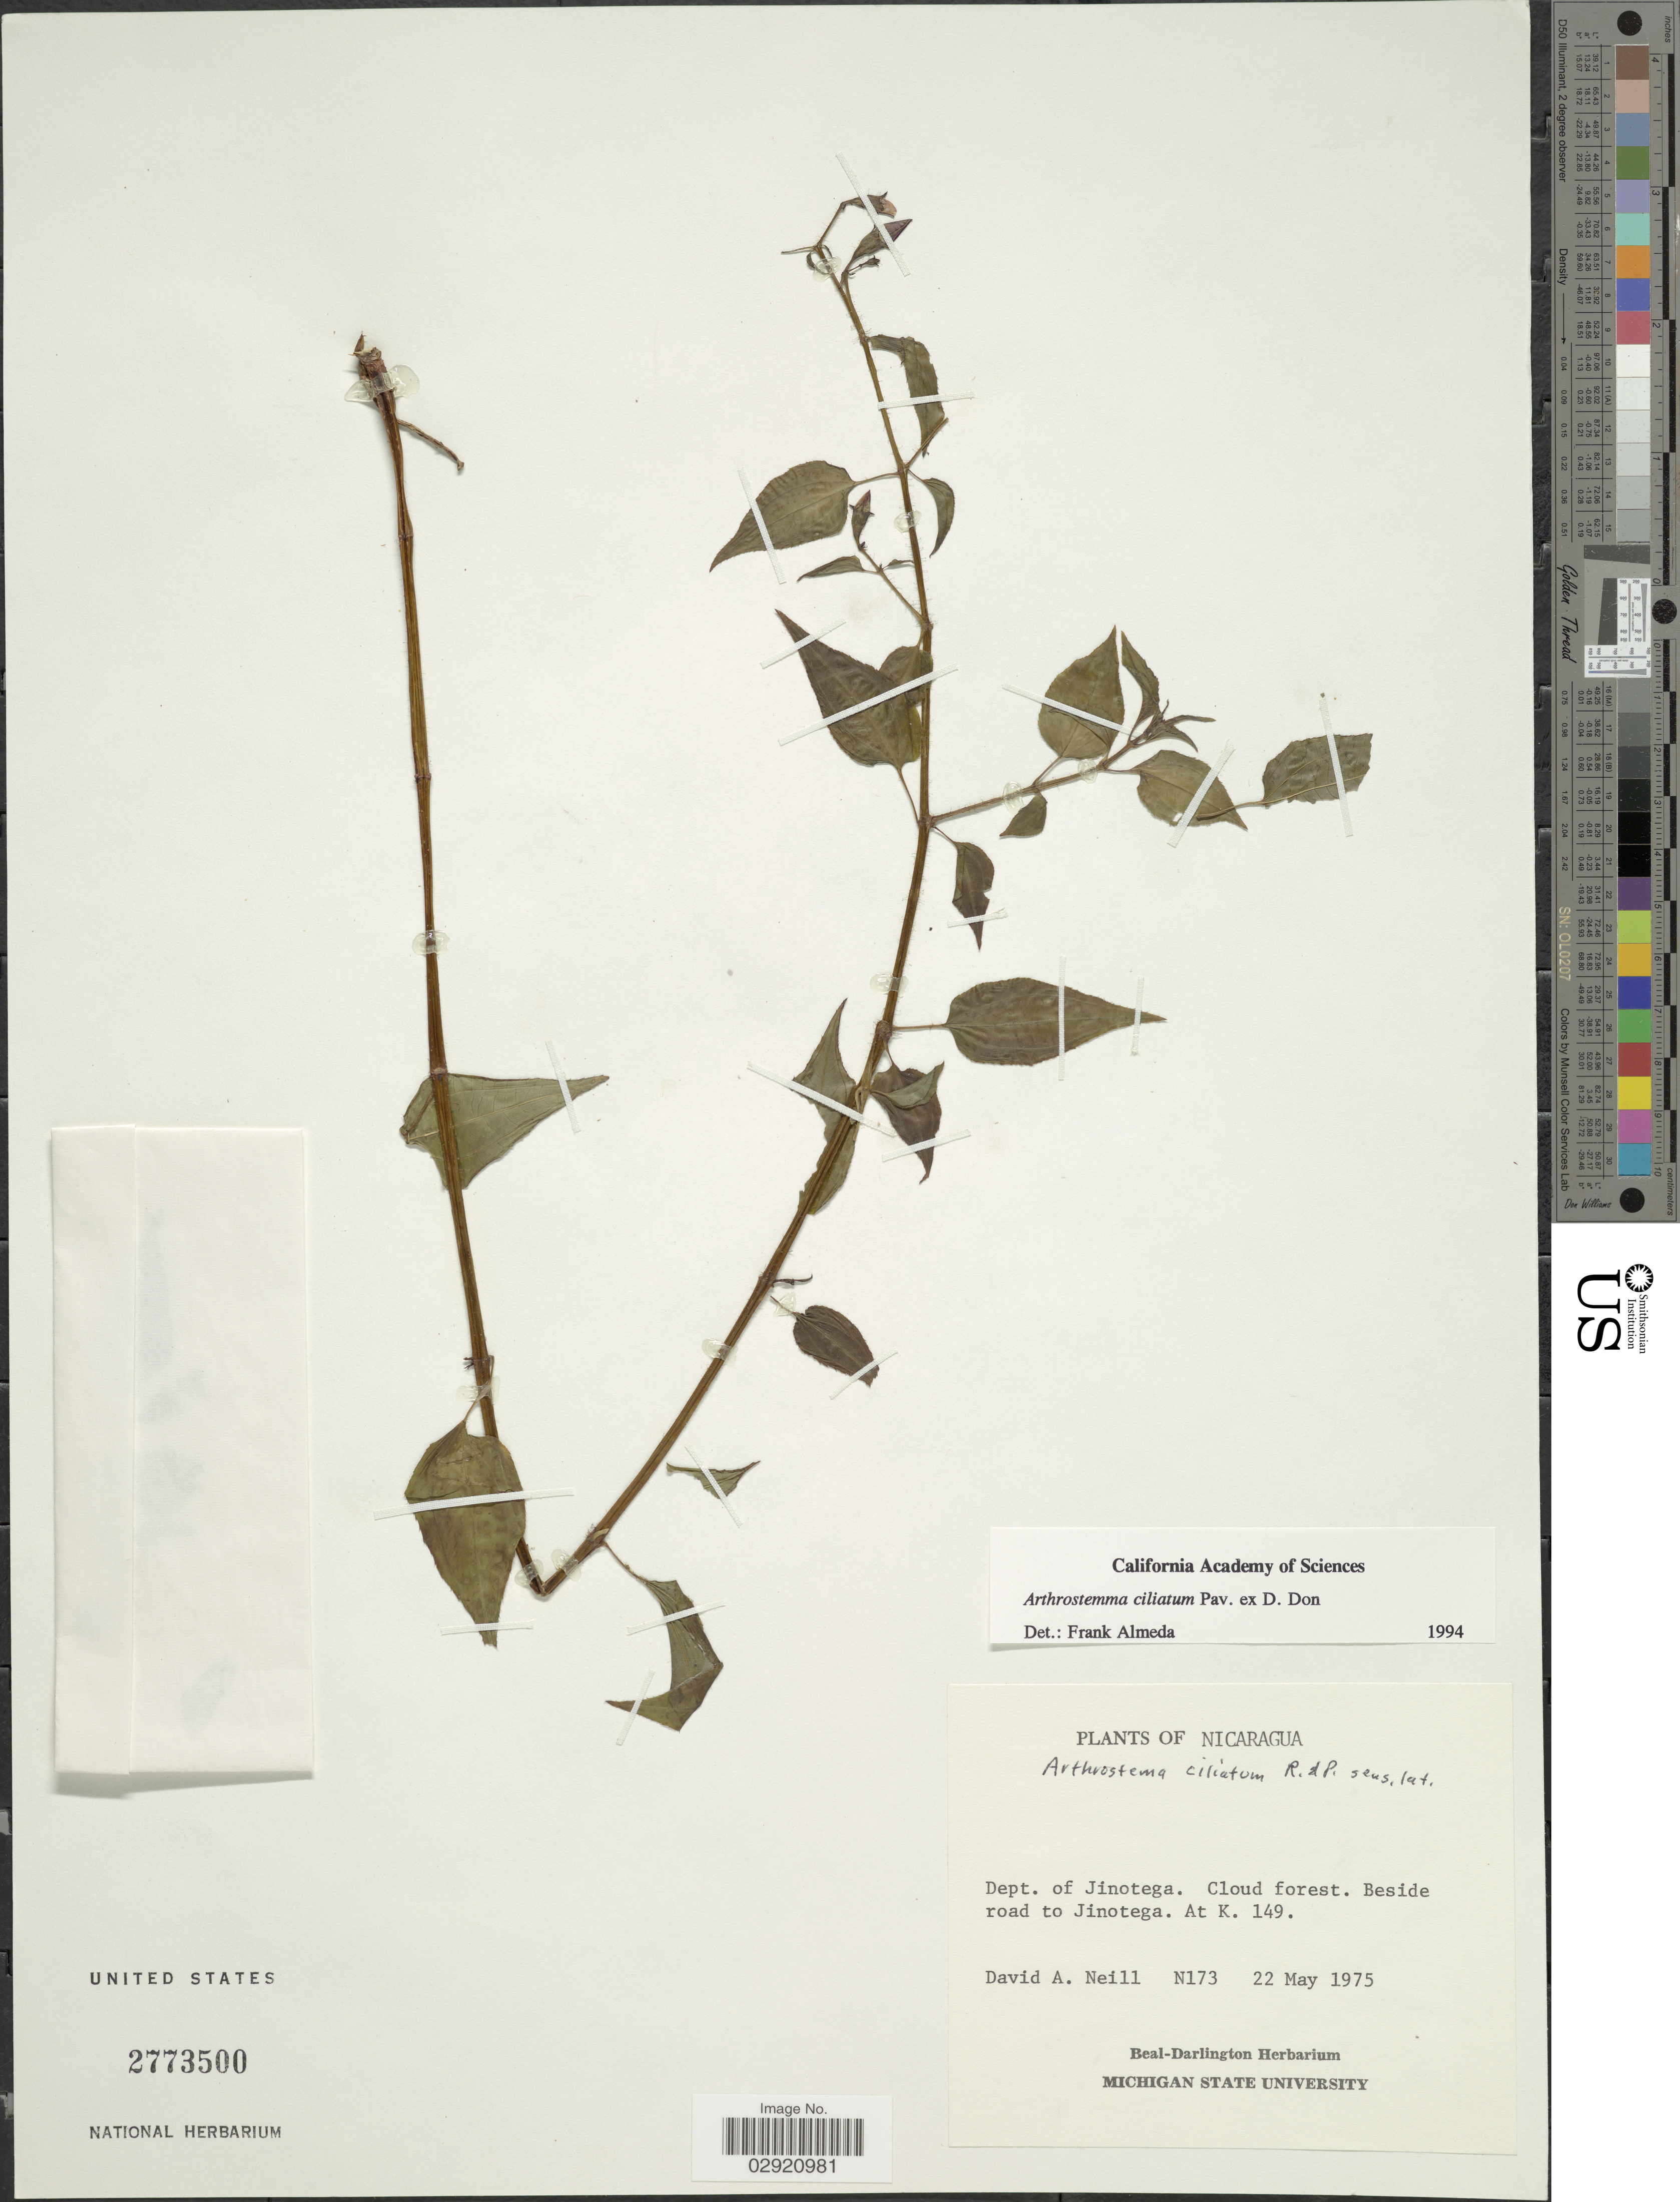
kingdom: Plantae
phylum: Tracheophyta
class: Magnoliopsida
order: Myrtales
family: Melastomataceae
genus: Arthrostemma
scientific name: Arthrostemma ciliatum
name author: Pav. ex D. Don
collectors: D. A. Neill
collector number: N173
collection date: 1975-05-22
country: Nicaragua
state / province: Jinotega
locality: Dept. of Jinotega. Beside road to Jinotega. At K. 149.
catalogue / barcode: US 2773500